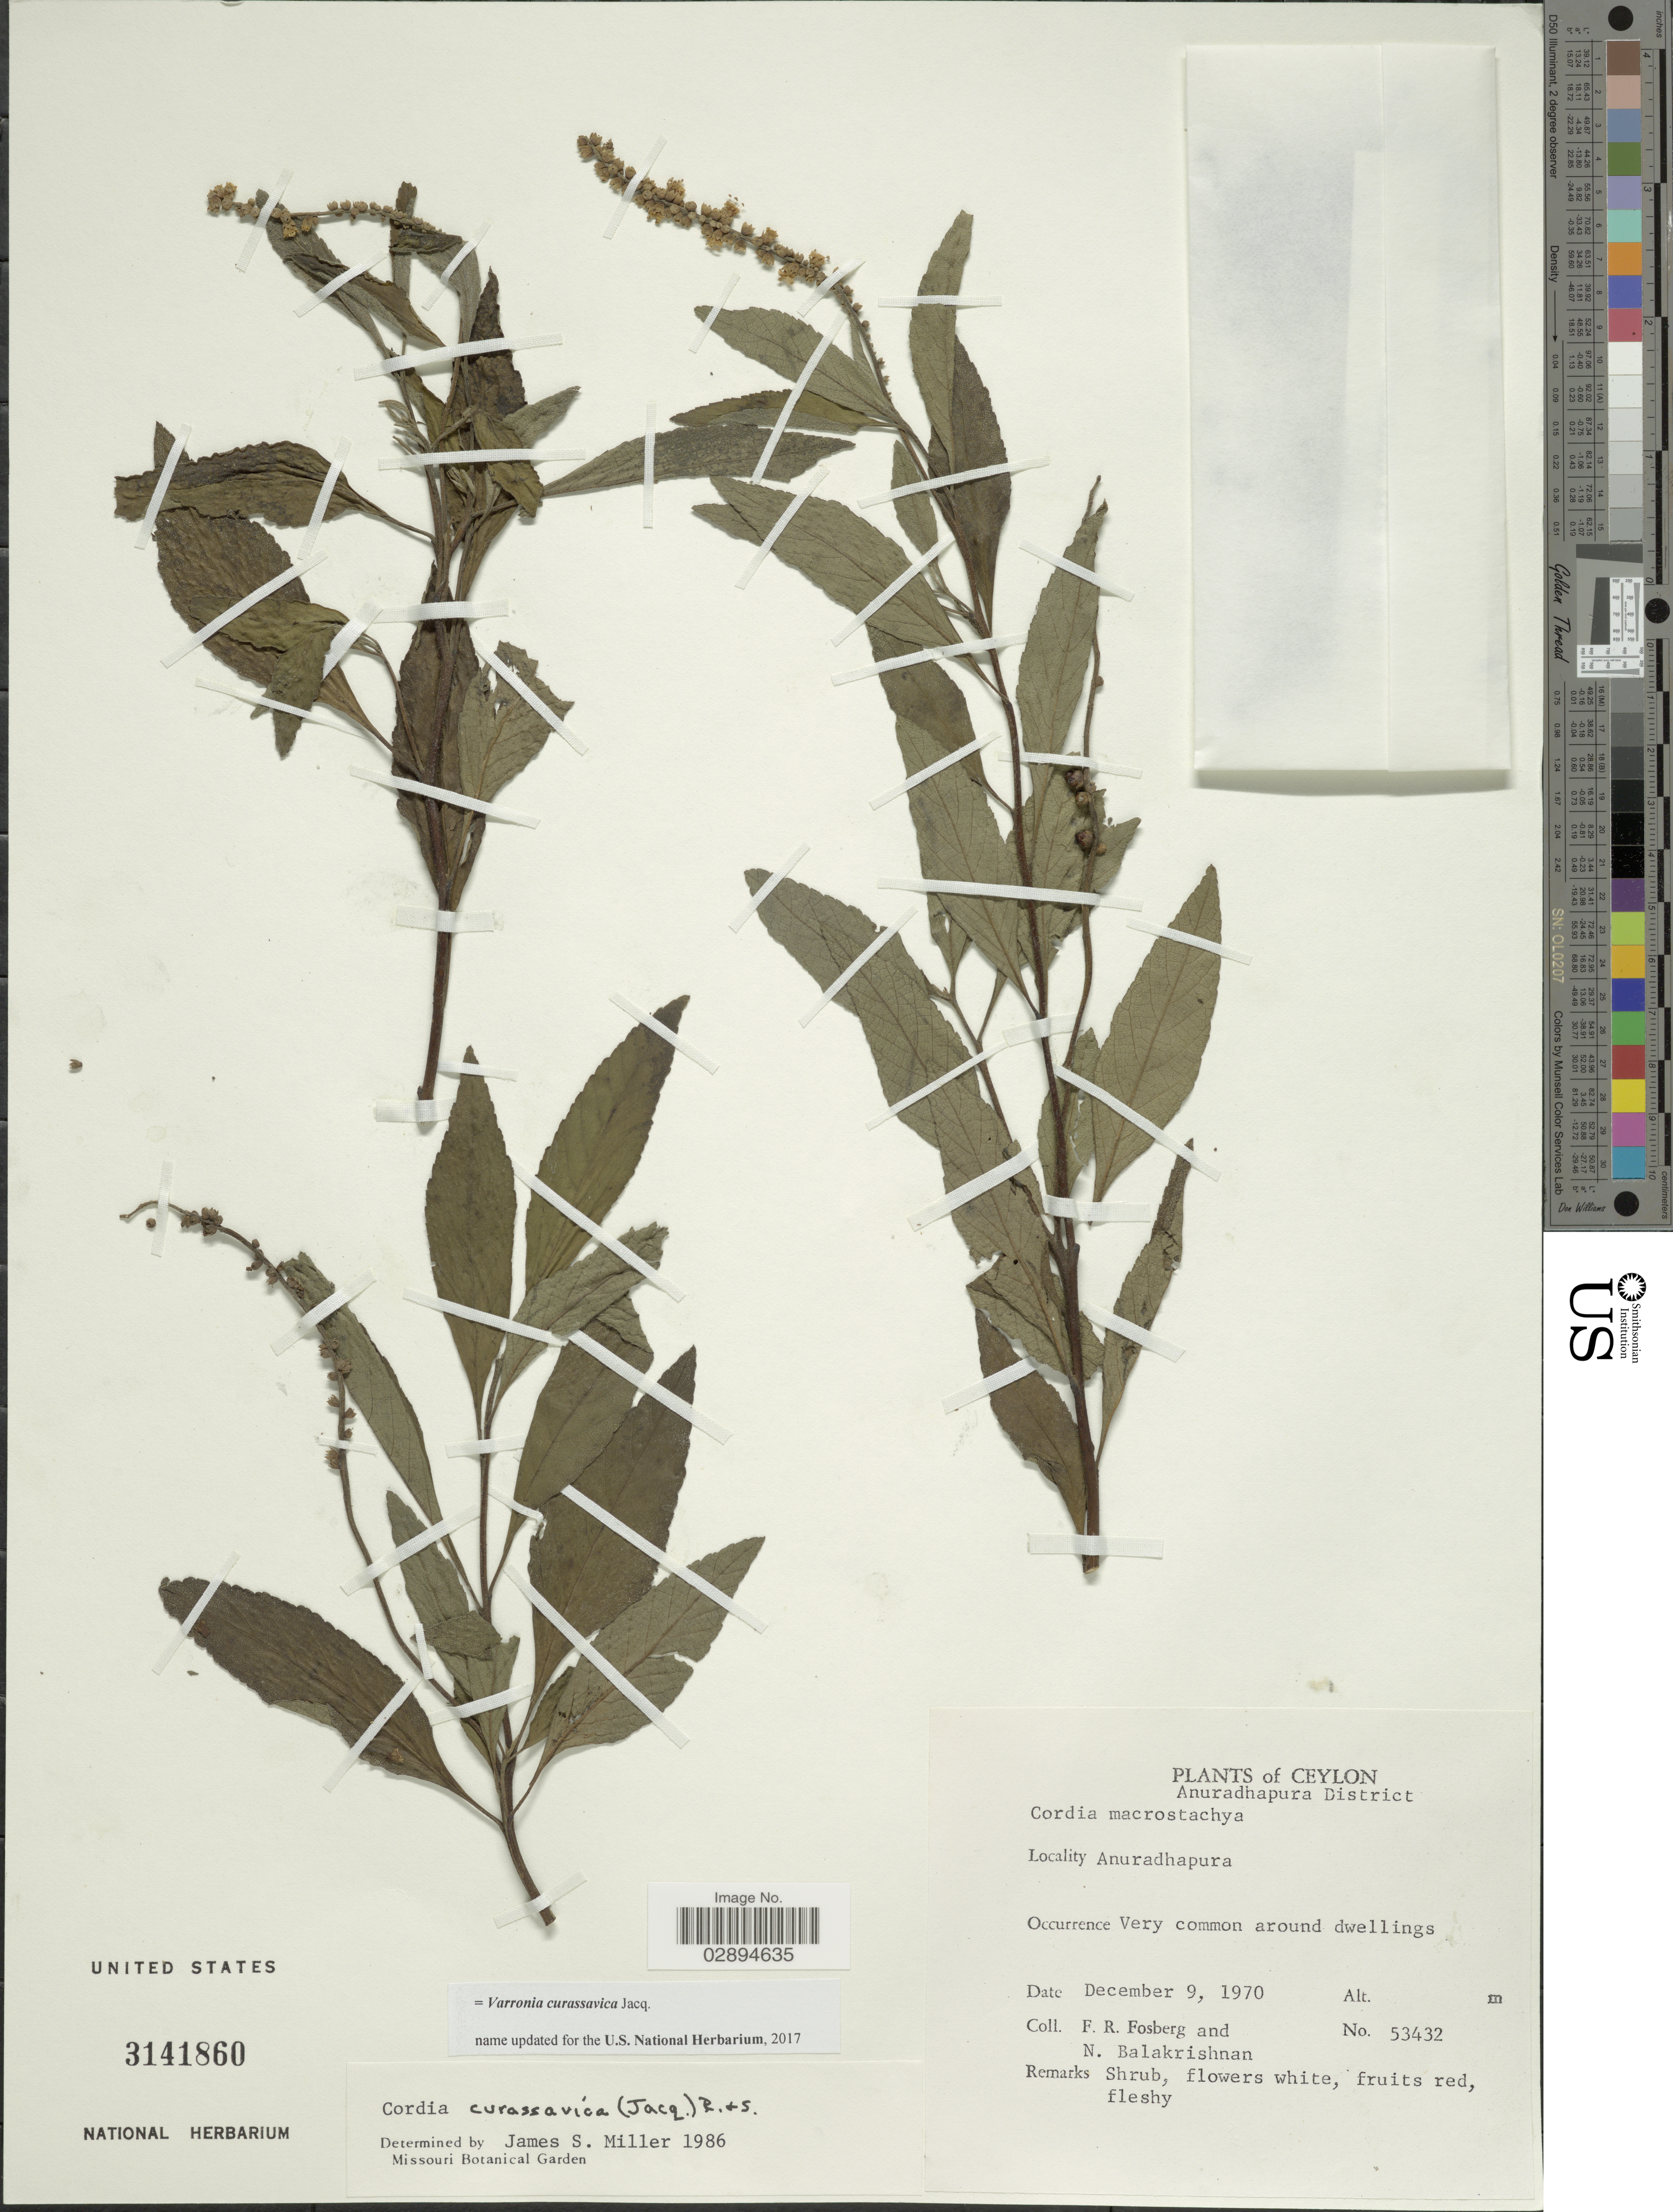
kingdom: Plantae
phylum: Tracheophyta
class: Magnoliopsida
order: Boraginales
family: Cordiaceae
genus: Varronia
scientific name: Varronia curassavica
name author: Jacq.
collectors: F. R. Fosberg & N. Balakrishnan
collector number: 53432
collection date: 1970-12-09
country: Sri Lanka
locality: Ceylon. Anuradhapura District. Anuradhapura.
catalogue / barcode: US 3141860